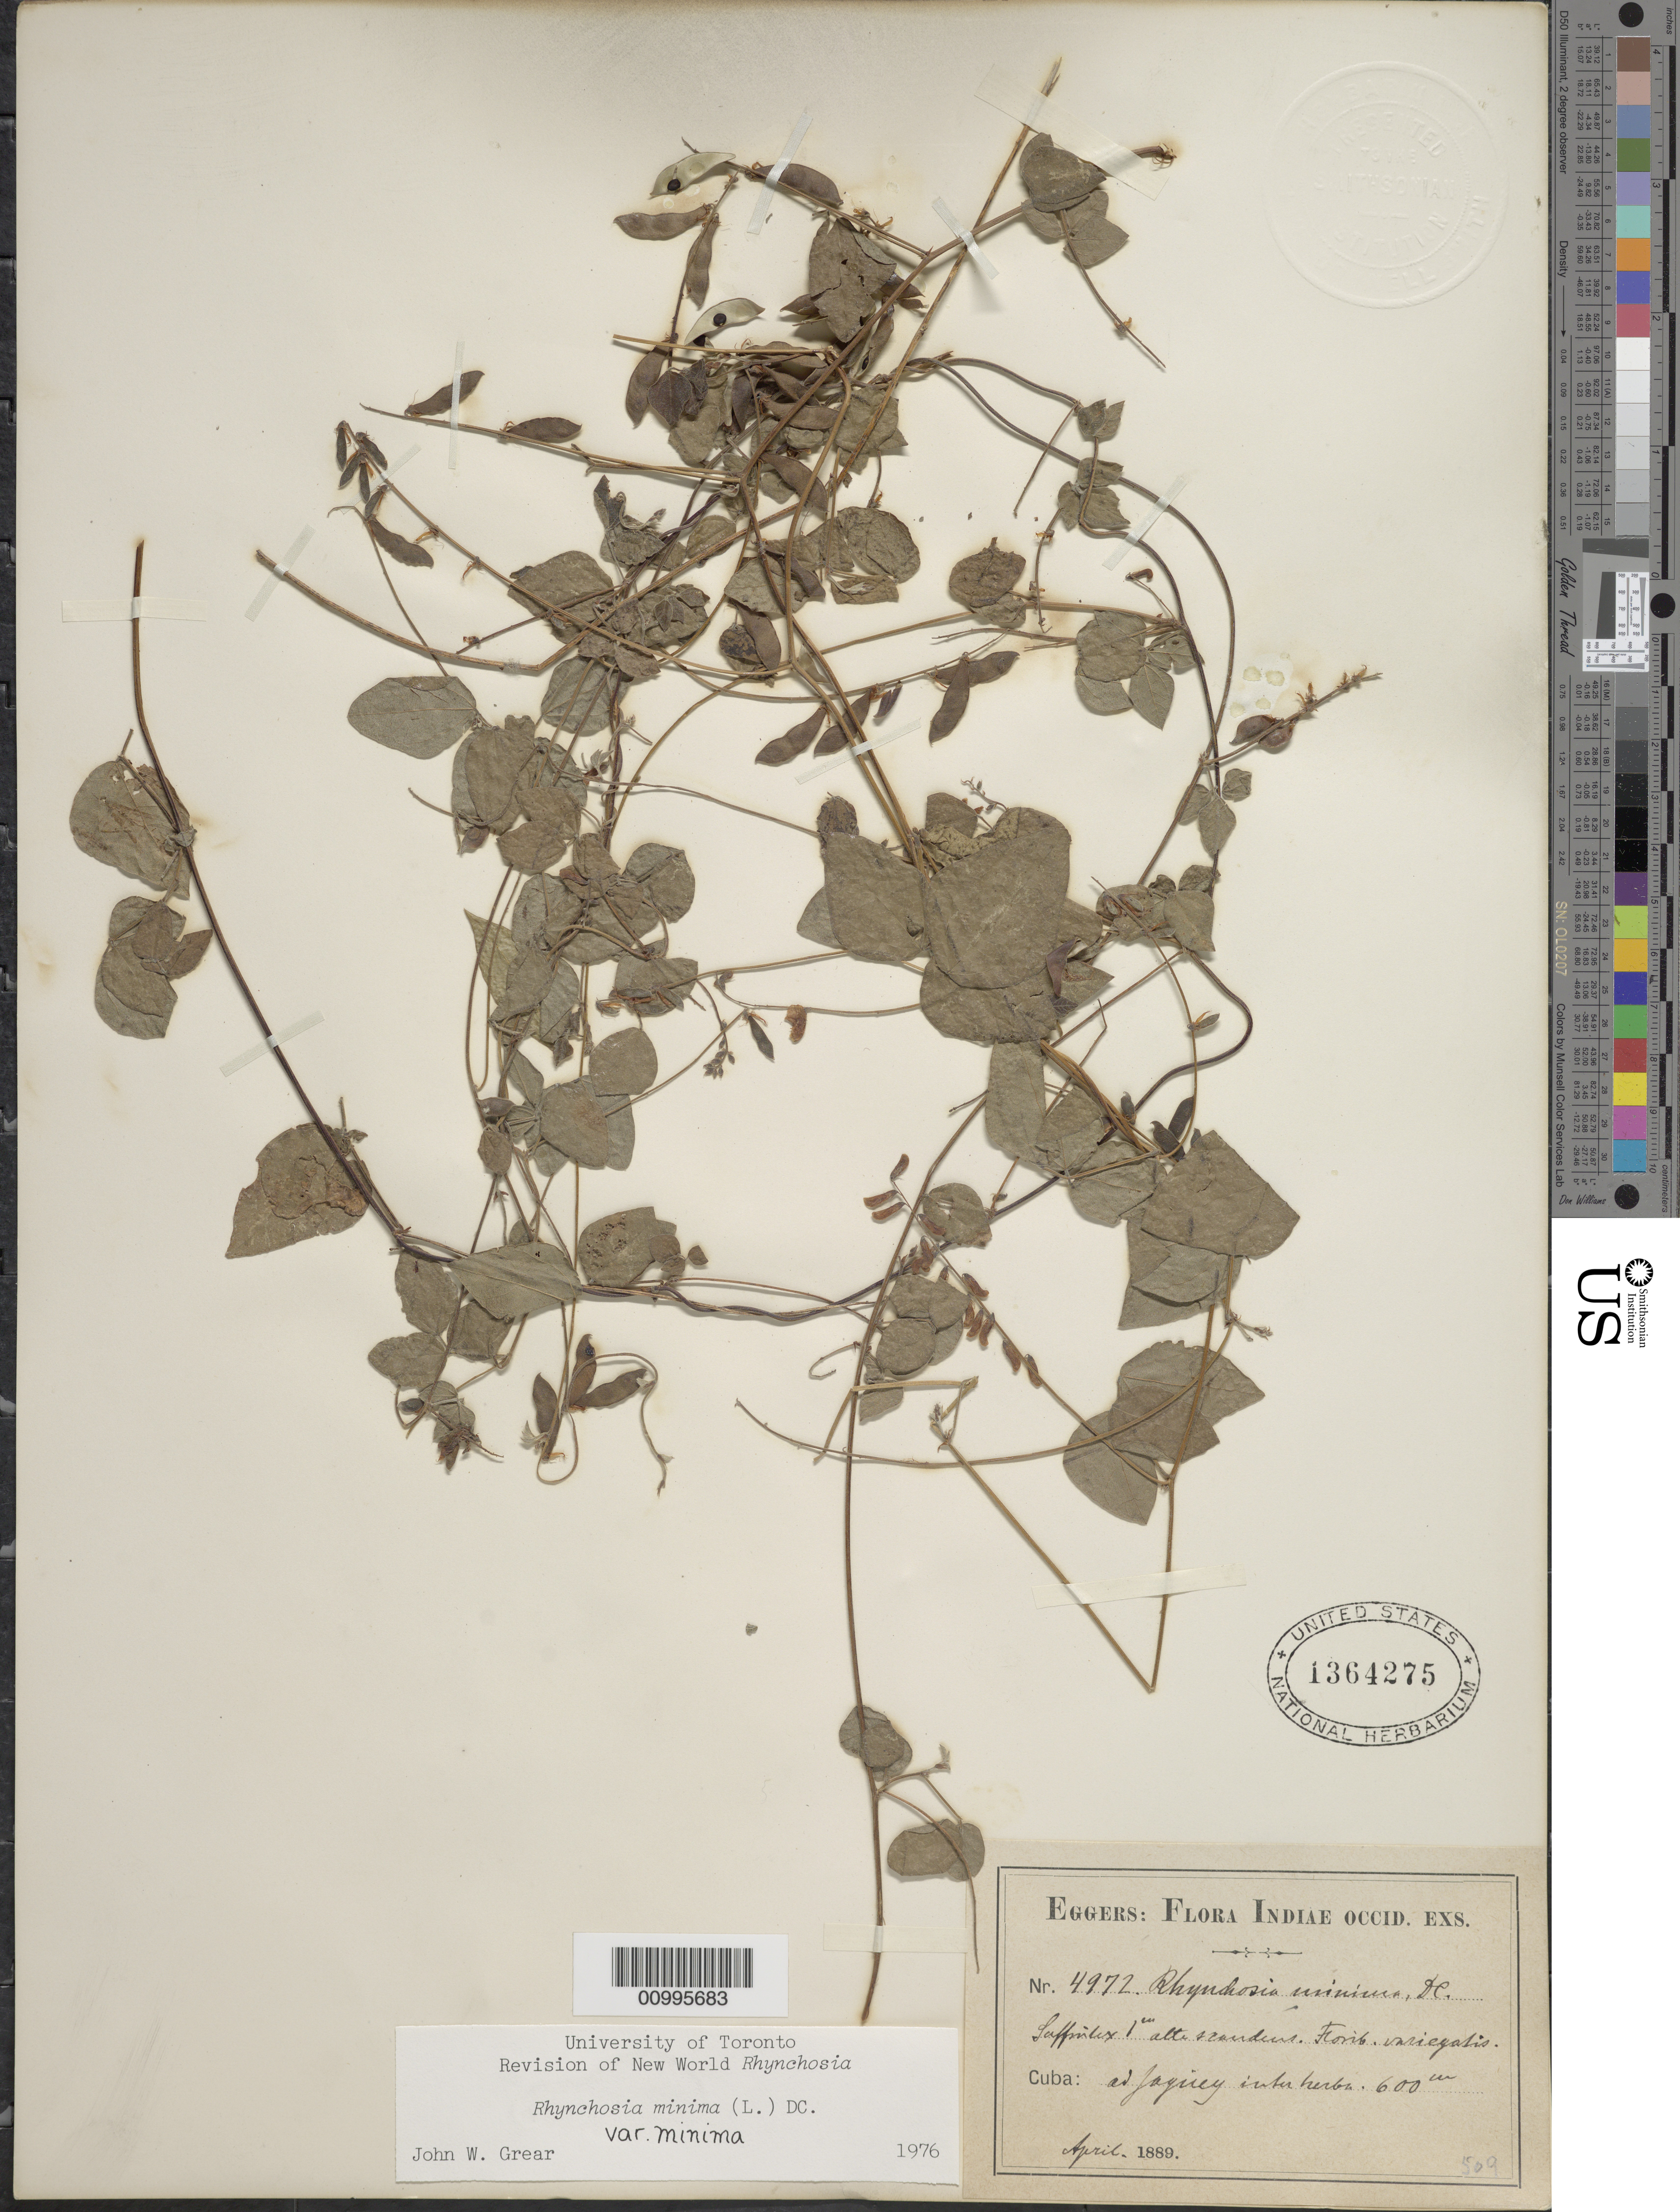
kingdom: Plantae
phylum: Tracheophyta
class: Magnoliopsida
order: Fabales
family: Fabaceae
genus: Rhynchosia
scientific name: Rhynchosia minima var. minima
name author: (L.) DC.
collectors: H. F. A. von Eggers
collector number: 4972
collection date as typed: Apr 1889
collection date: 1889-04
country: Cuba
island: Cuba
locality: Jaguey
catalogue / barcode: US 1364275